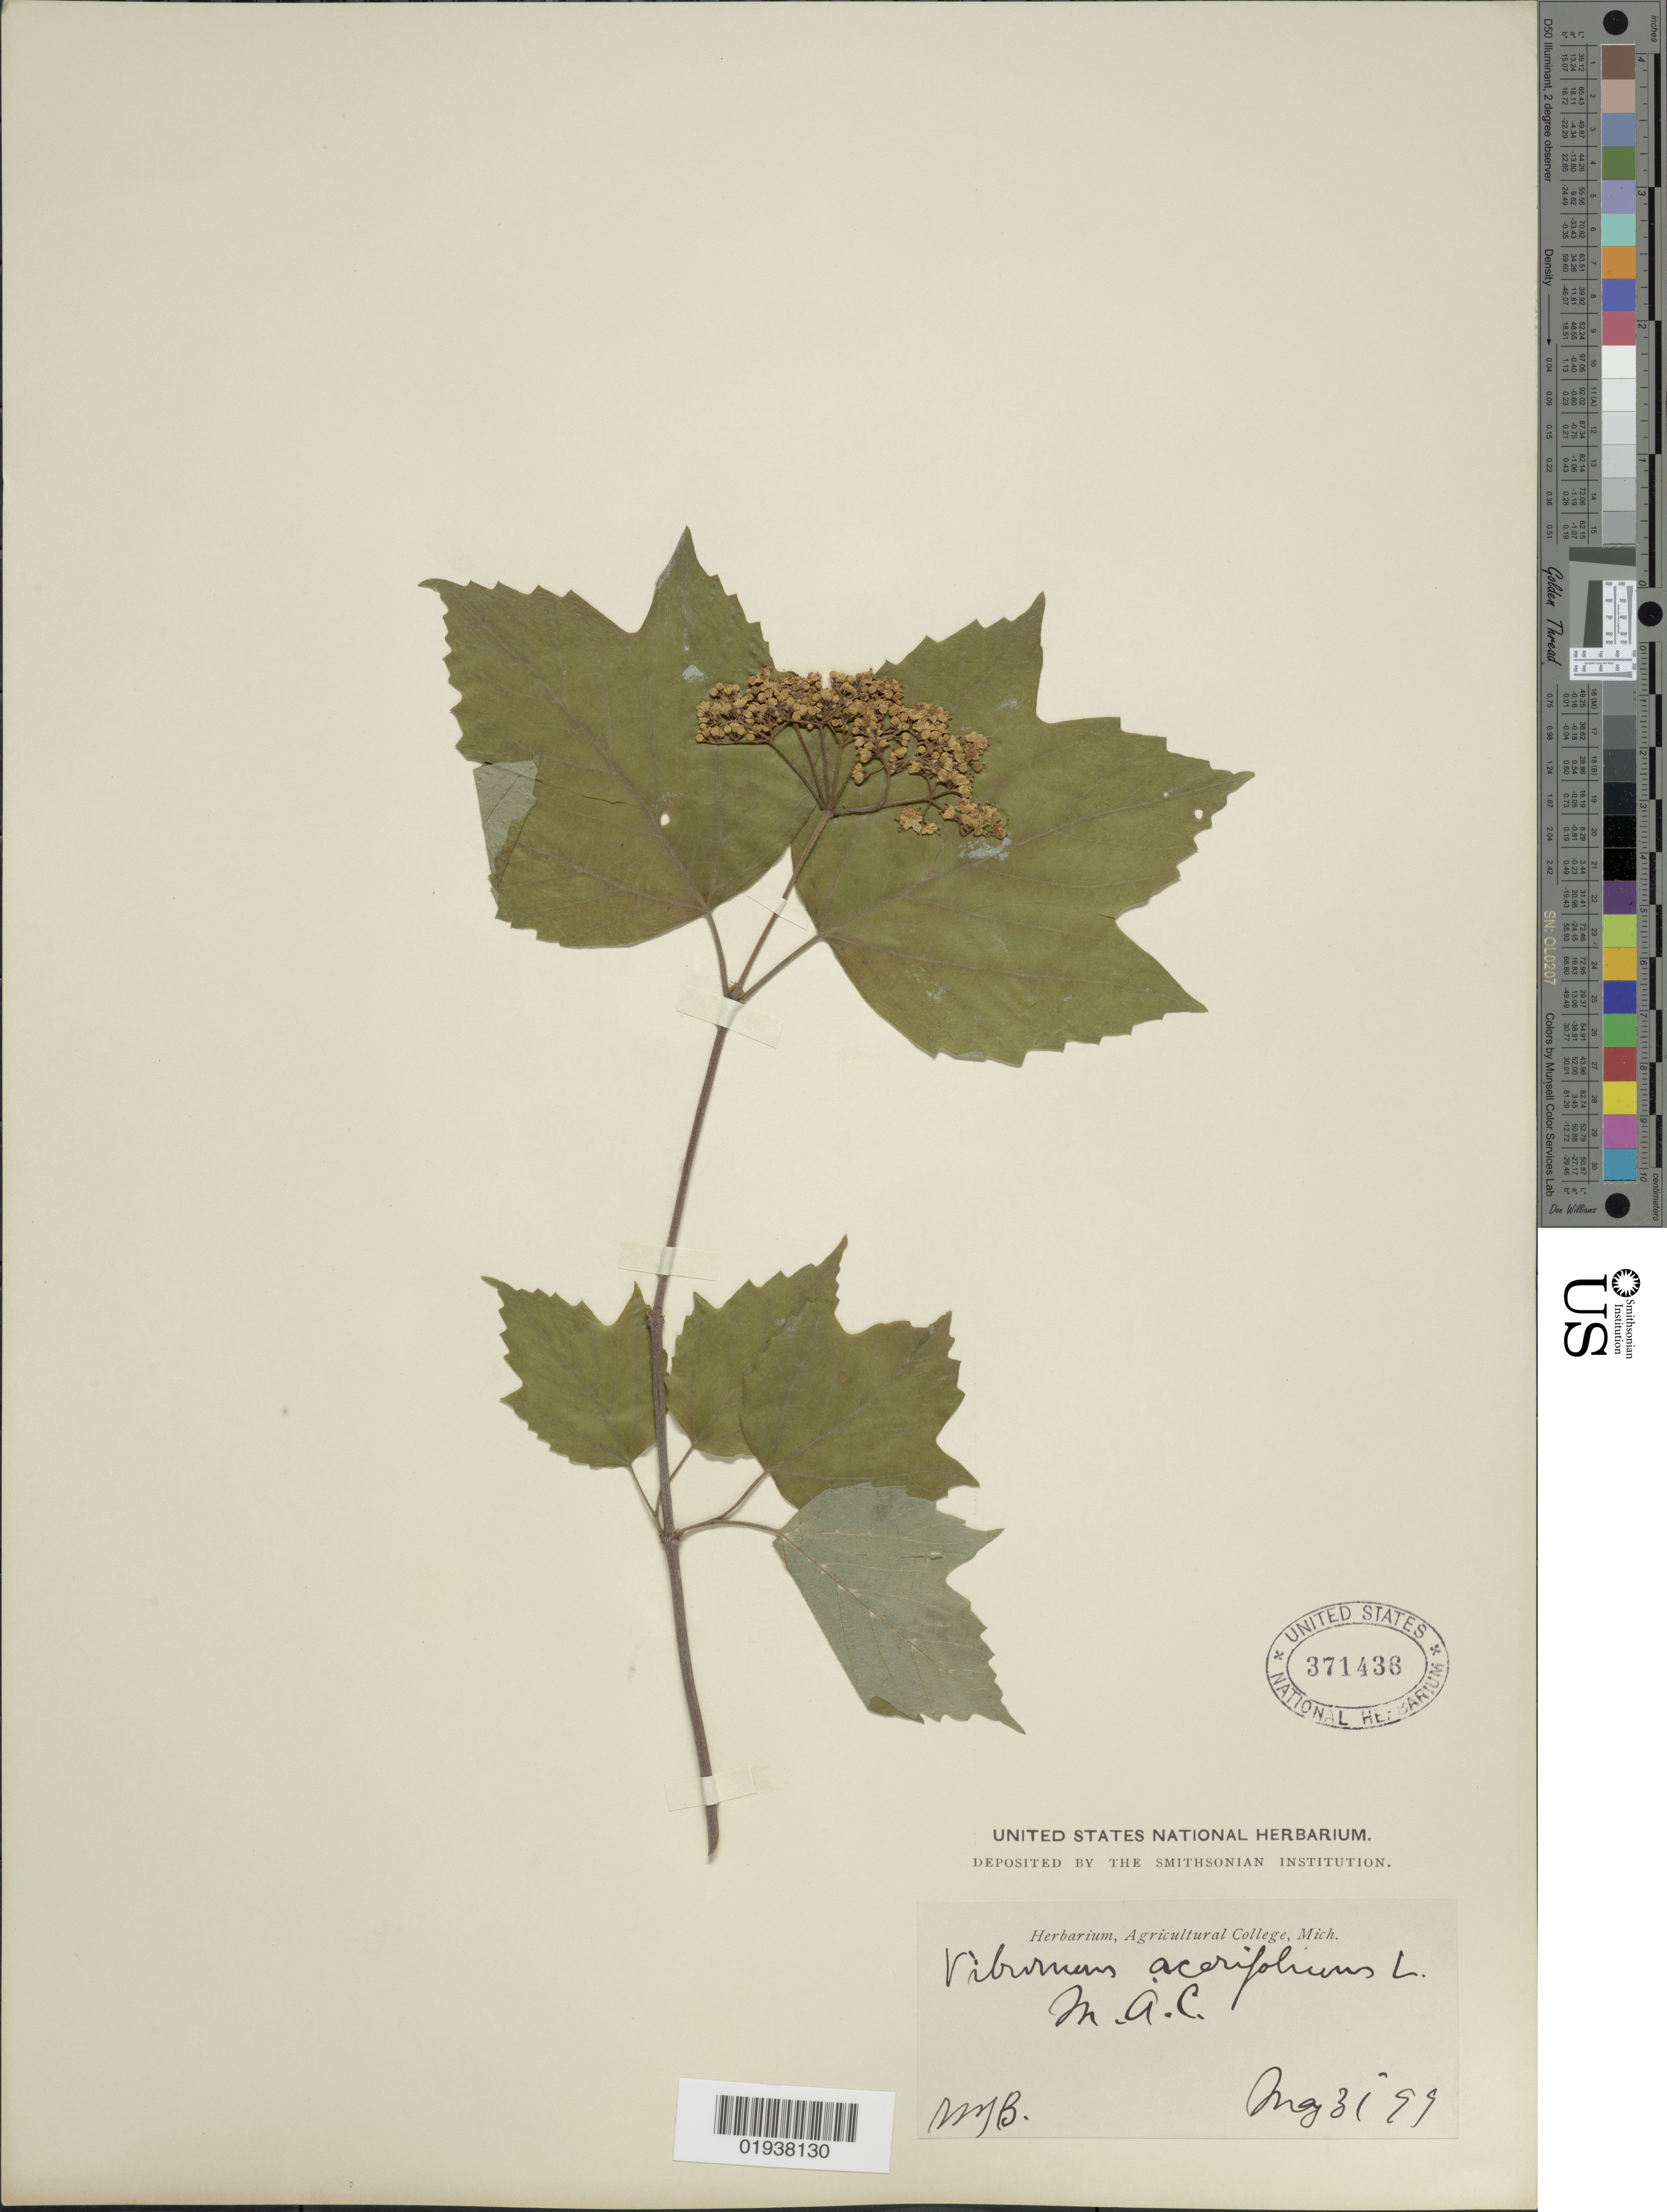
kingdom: Plantae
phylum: Tracheophyta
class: Magnoliopsida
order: Dipsacales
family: Viburnaceae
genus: Viburnum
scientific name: Viburnum acerifolium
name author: L.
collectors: W.J.B.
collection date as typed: Transcribed d/m/y: 31/5/99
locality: M.A.C.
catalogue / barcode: US 371436